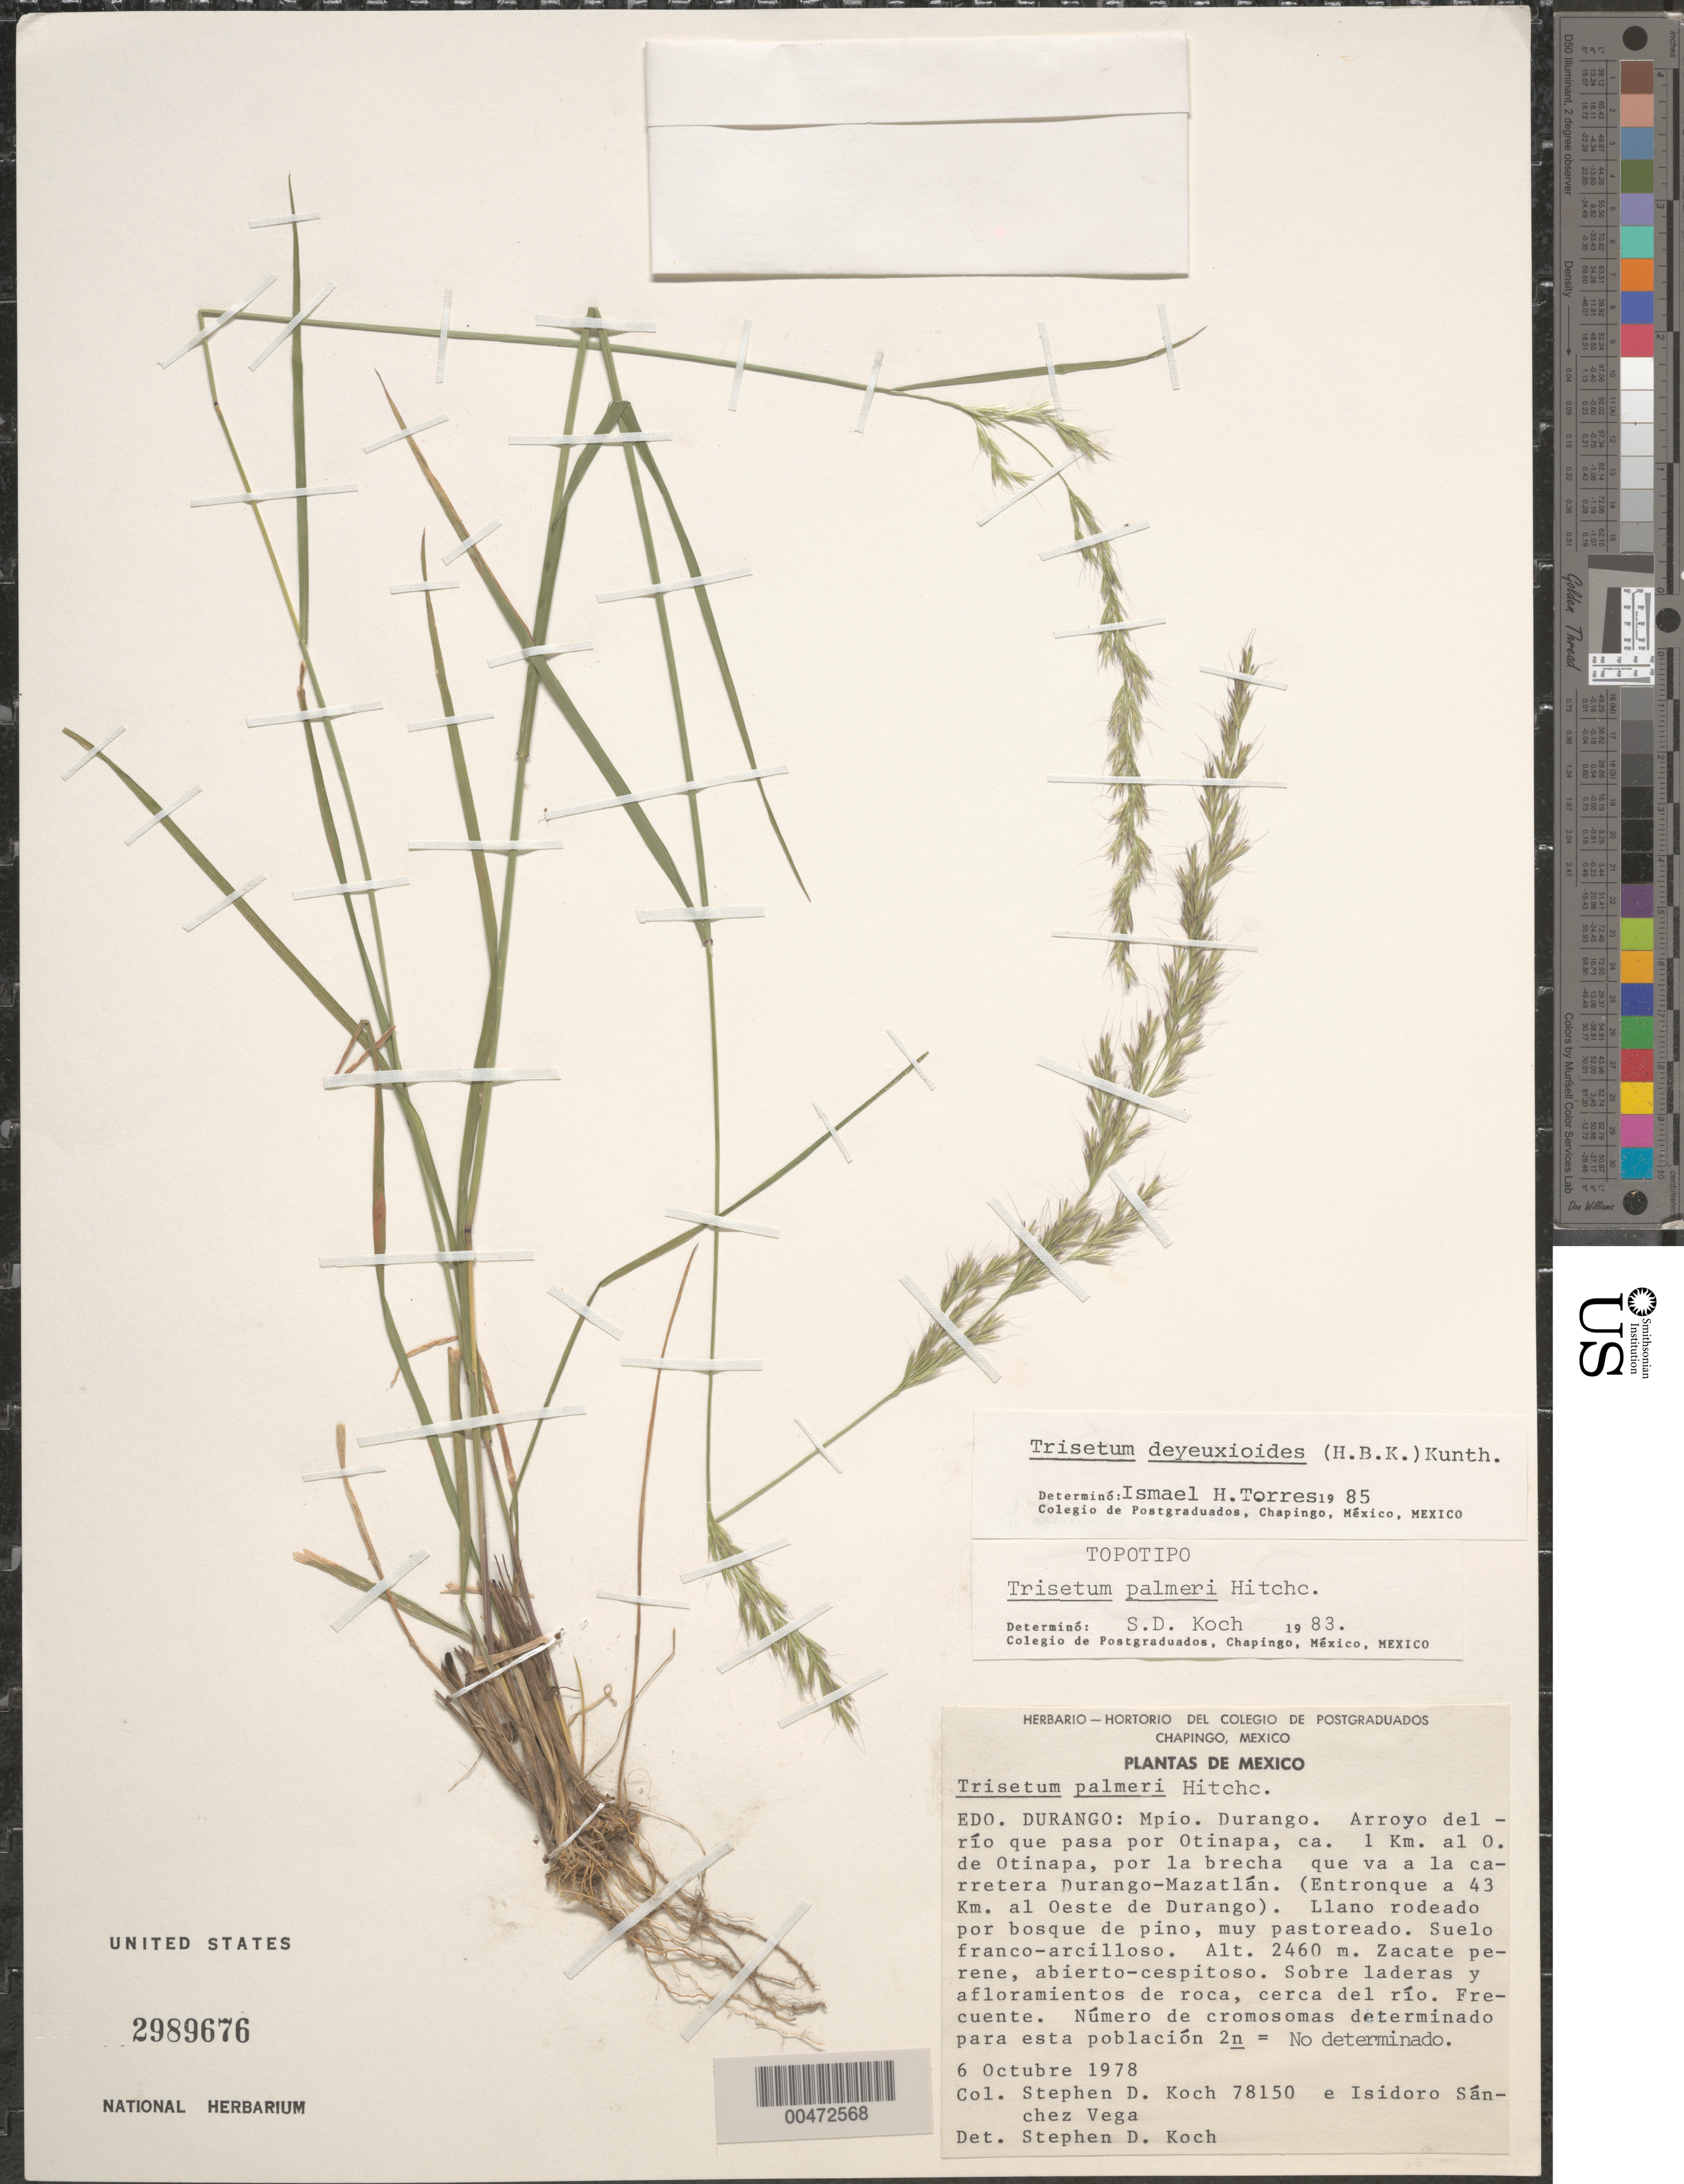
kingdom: Plantae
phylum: Tracheophyta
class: Liliopsida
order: Poales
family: Poaceae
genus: Trisetum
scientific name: Trisetum deyeuxioides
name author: (Kunth) Kunth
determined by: Torres, I. H.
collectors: S. D. Koch & I. Sánchez-Vega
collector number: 78150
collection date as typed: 6 Oct 1978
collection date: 1978-10-06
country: Mexico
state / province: Durango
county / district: Durango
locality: River arroyo thru Otinapa, 1 km to W of Otinapa, toward Durango-Mazatlán Hwy, entronque to 43 km W of Durango...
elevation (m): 2460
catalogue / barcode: US 2989676